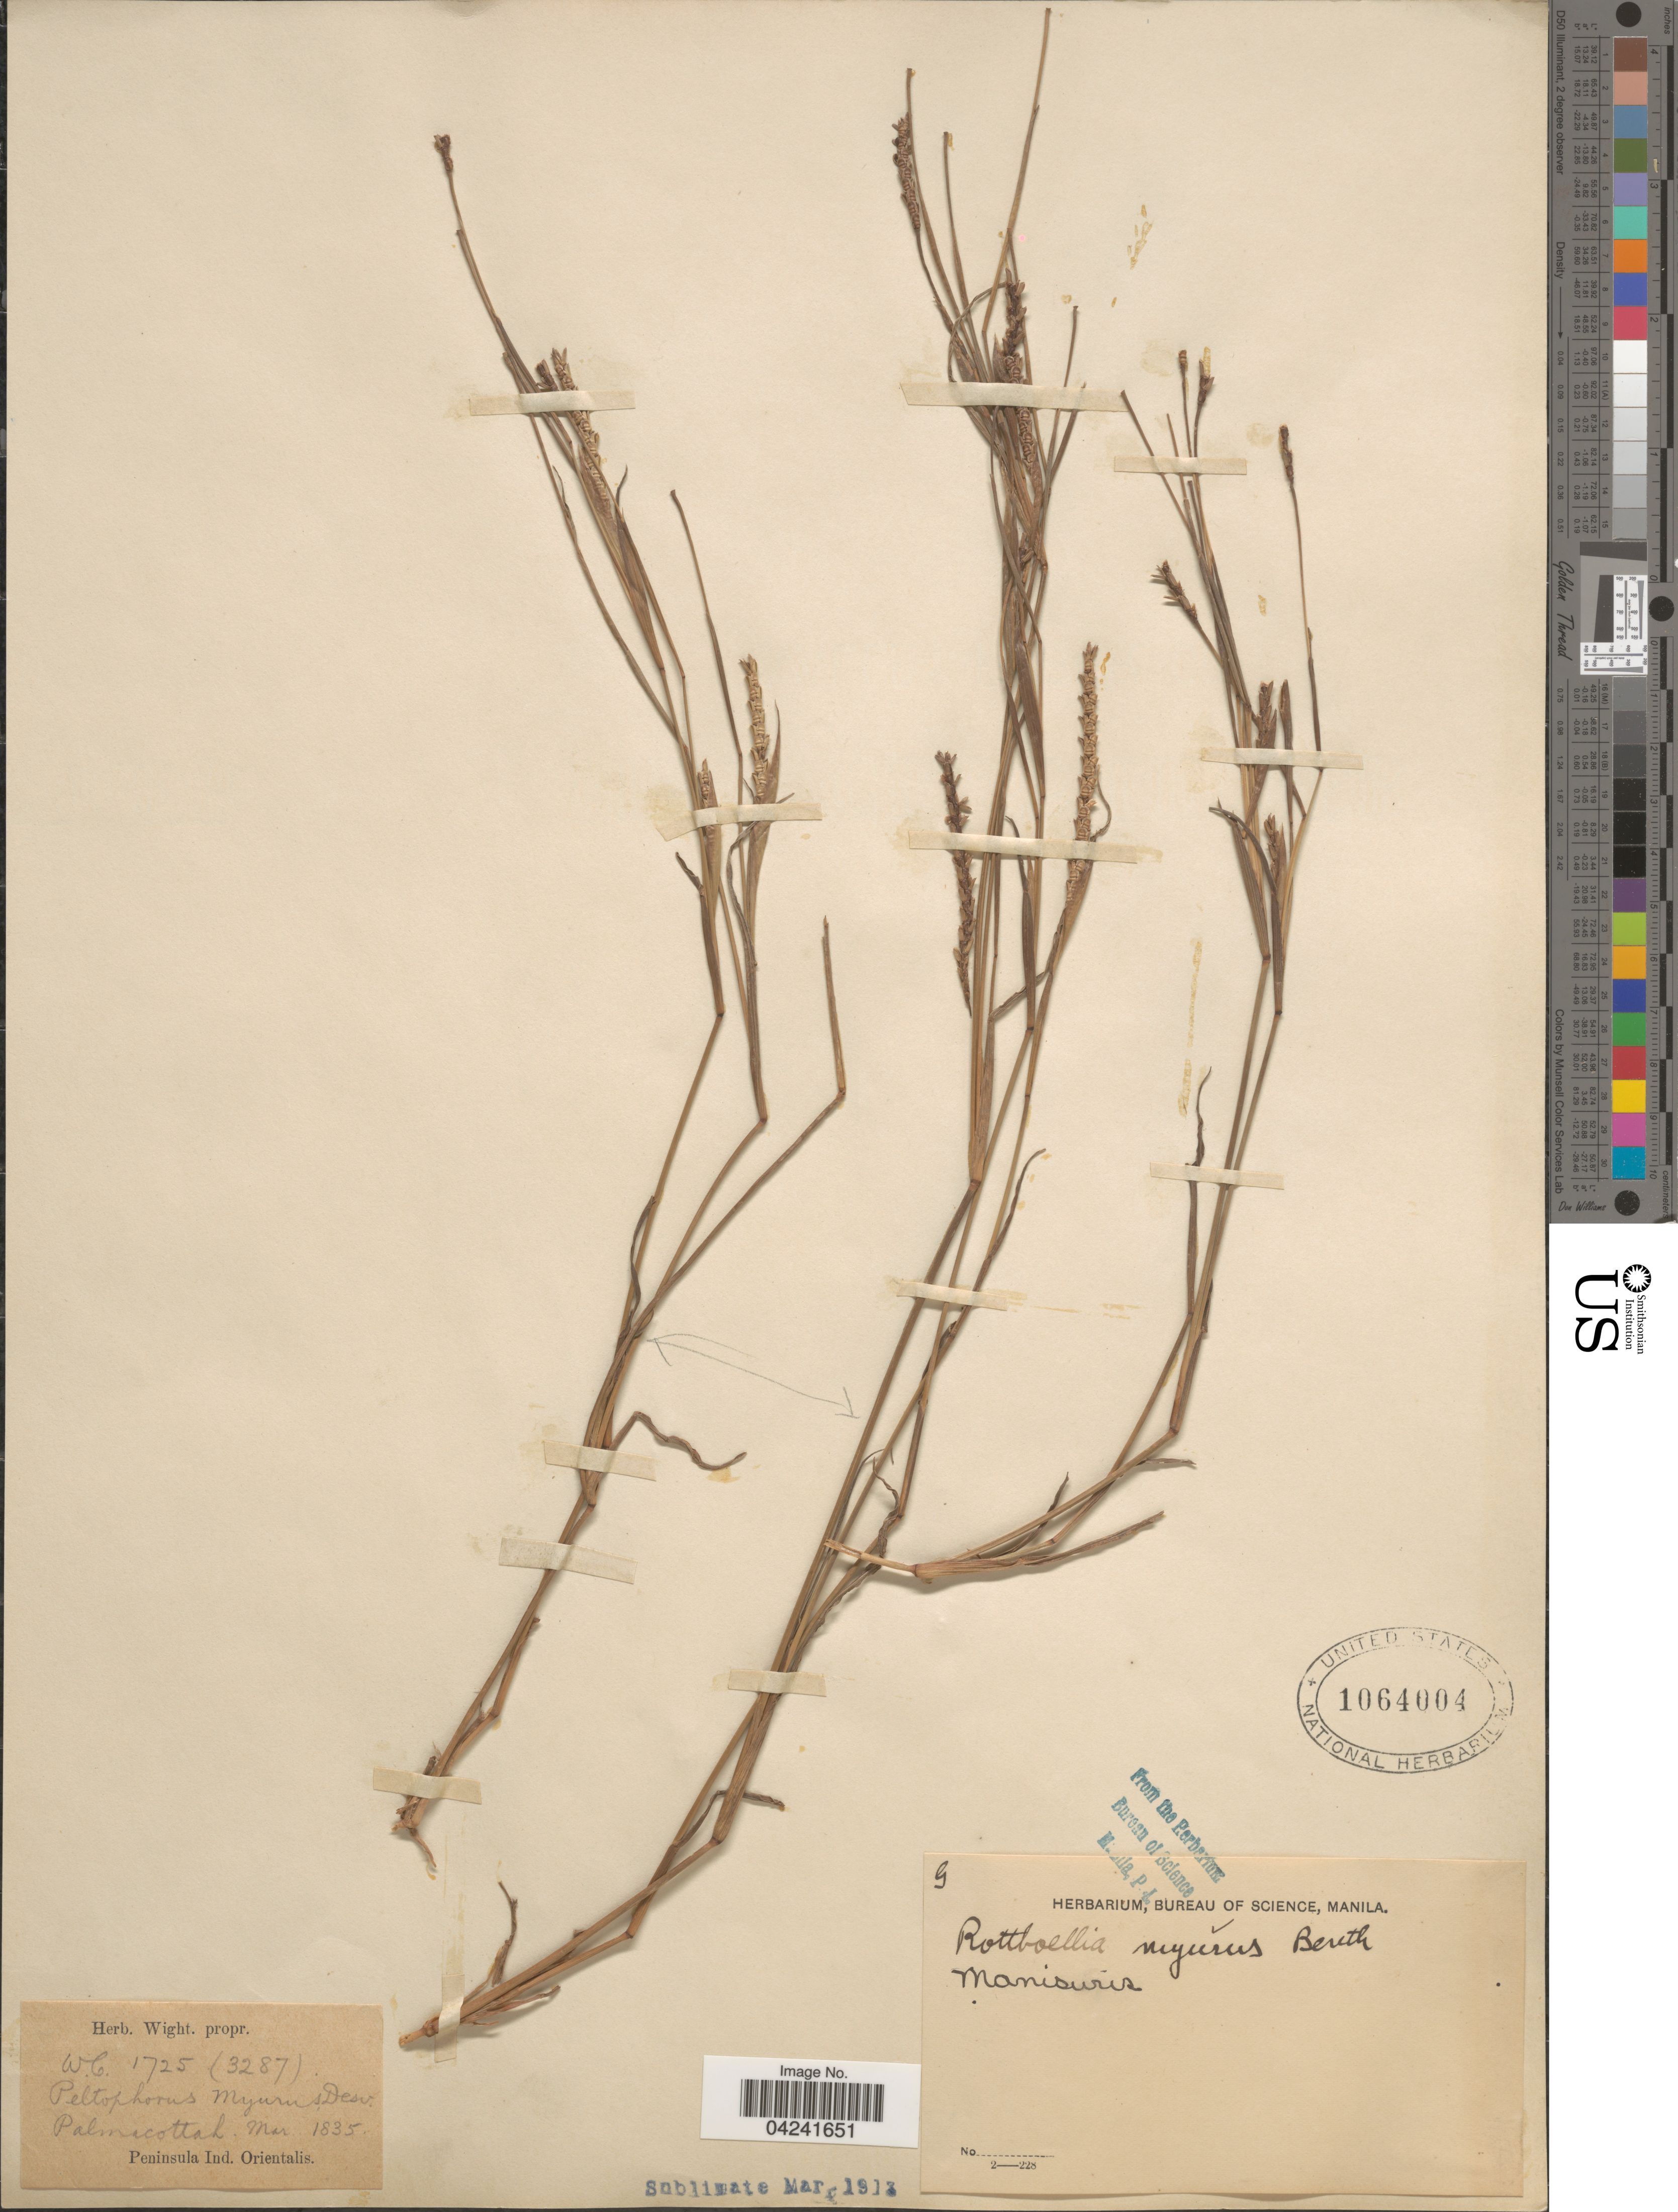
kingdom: Plantae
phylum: Tracheophyta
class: Liliopsida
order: Poales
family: Poaceae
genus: Manisuris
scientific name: Manisuris myurus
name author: L.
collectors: W. C.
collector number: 1725(3287)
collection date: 1835-03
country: India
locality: Palmacottah. Peninsula Ind. Orientalis.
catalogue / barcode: US 1064004